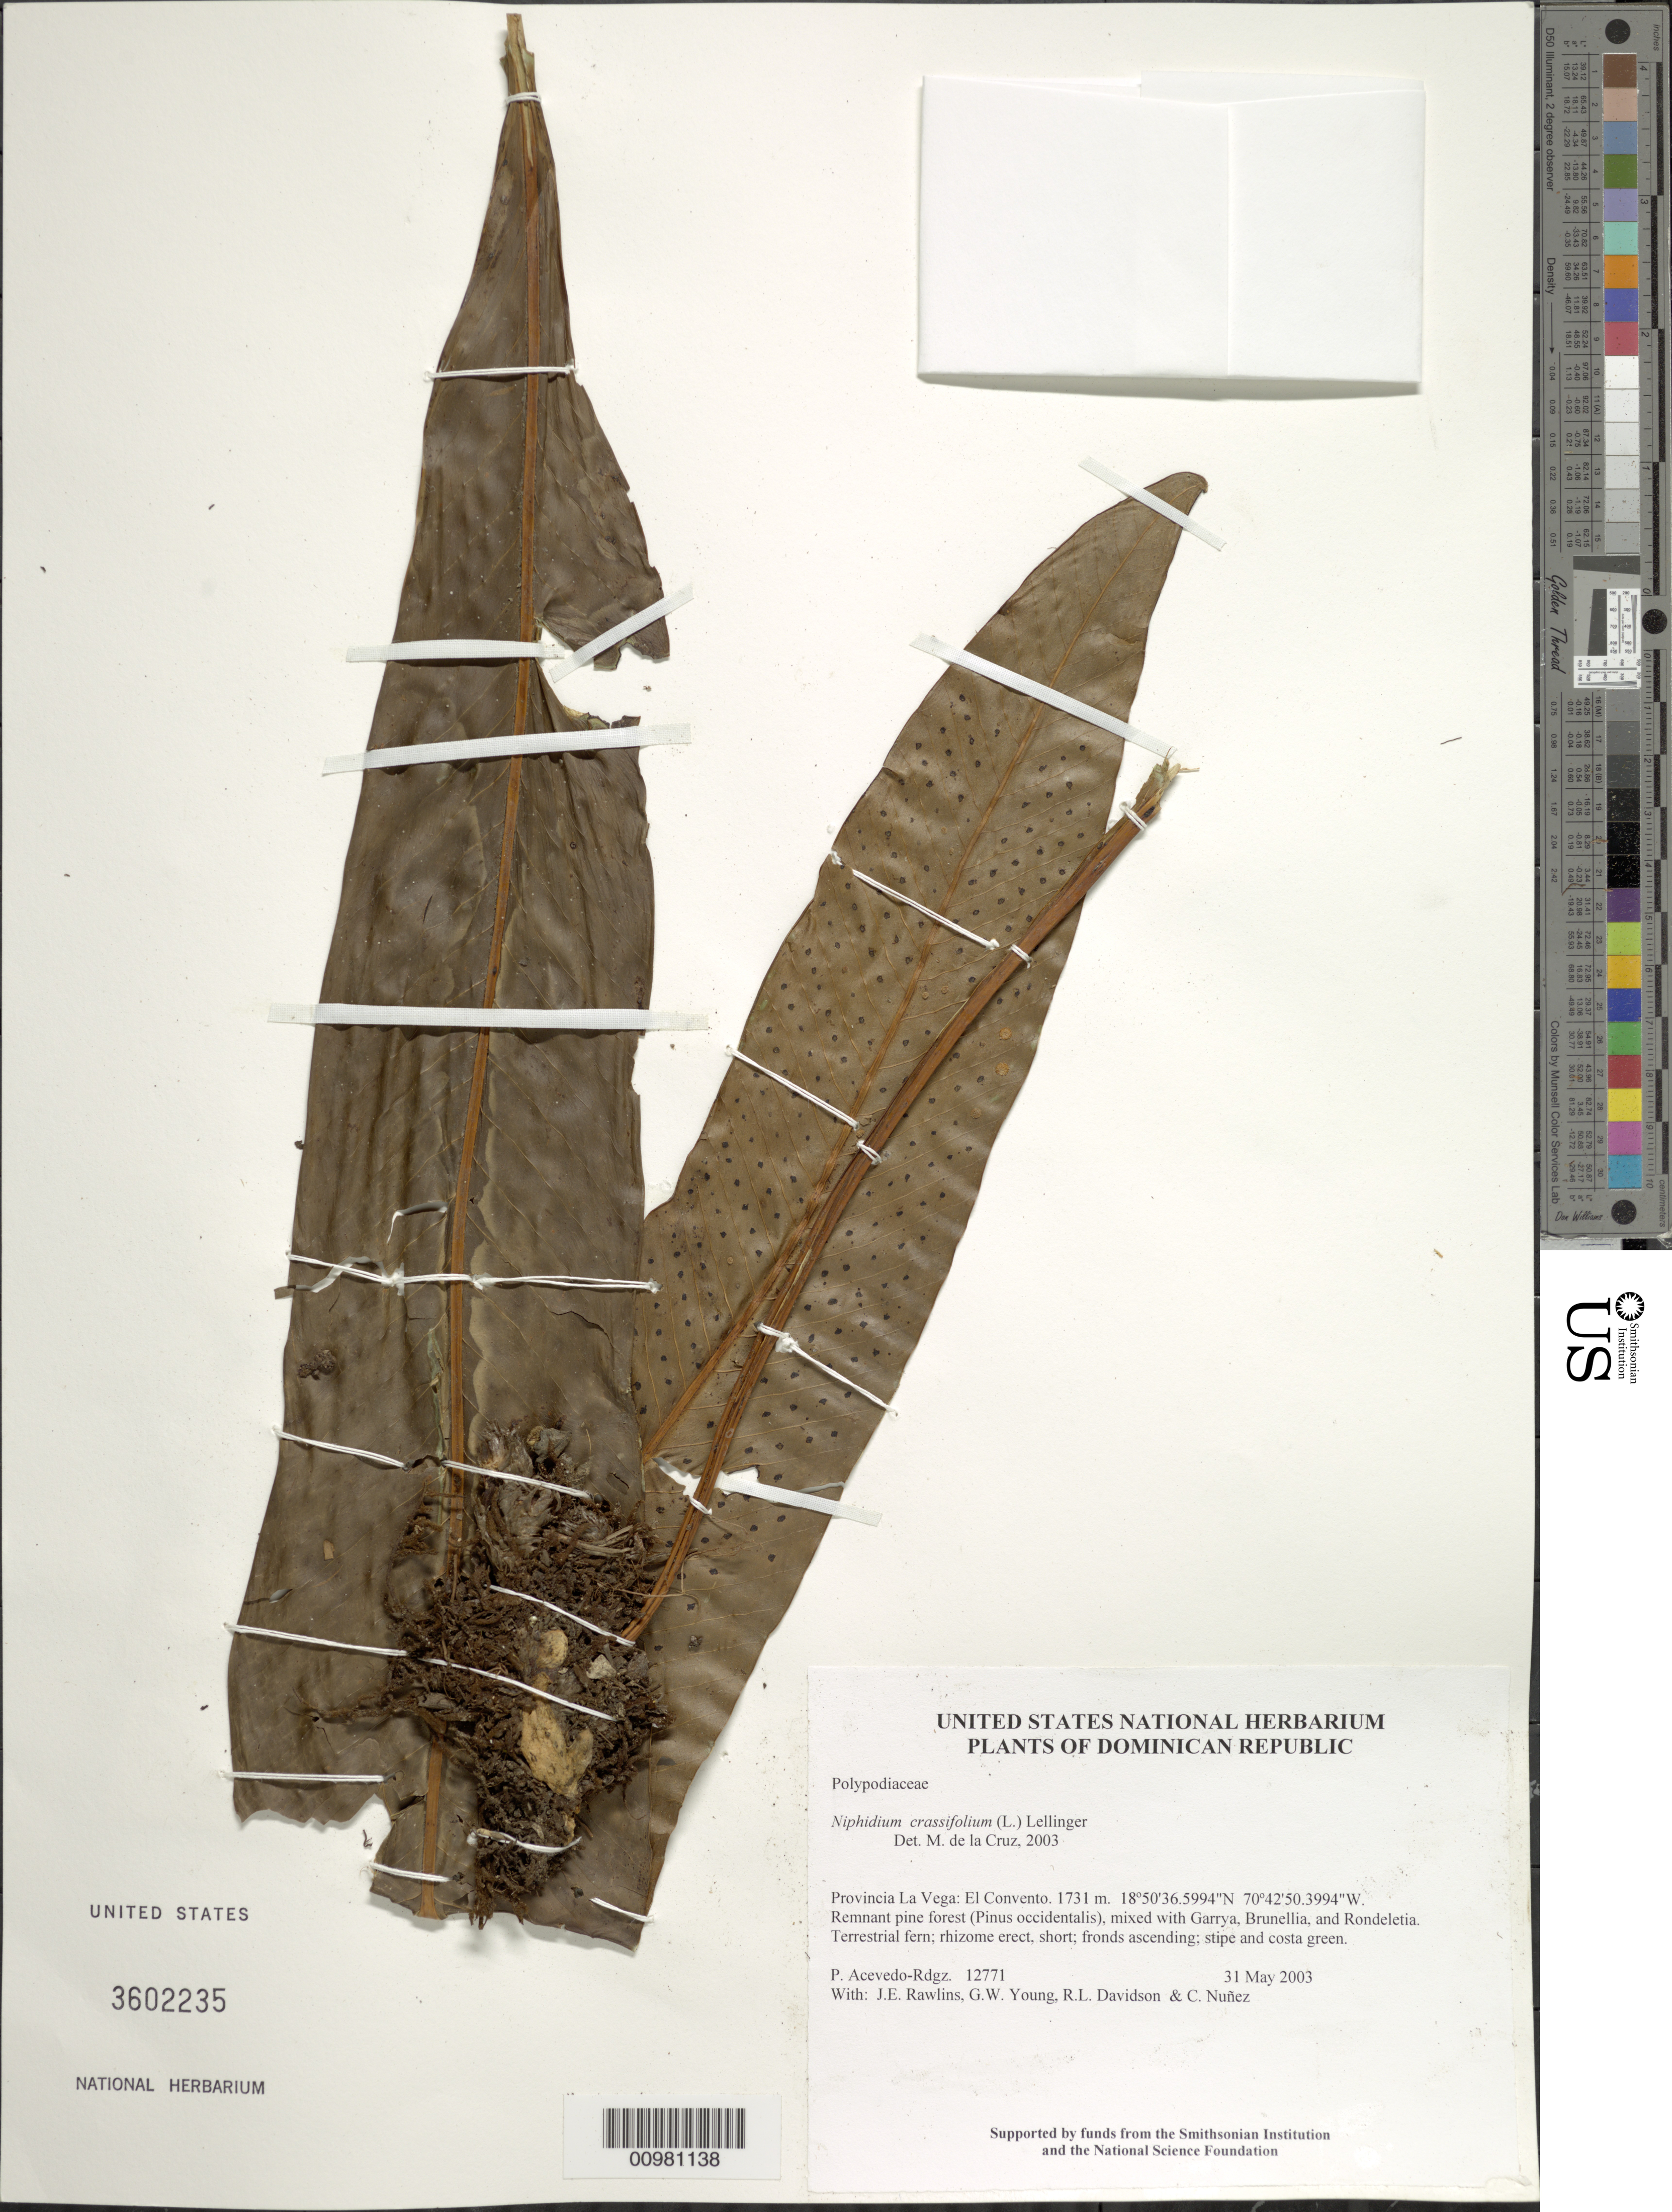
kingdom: Plantae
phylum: Tracheophyta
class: Polypodiopsida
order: Polypodiales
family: Polypodiaceae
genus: Niphidium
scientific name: Niphidium crassifolium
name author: (L.) Lellinger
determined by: de la Cruz, M.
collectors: P. Acevedo-Rodr., J. Rawlins, G. Young, R. Davidson & C. Nunez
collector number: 12771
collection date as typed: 31 May 2003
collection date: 2003-05-31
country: Dominican Republic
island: Hispaniola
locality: Provincia La Vega: El Convento.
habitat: Remnant pine forest (Pinus occidentalis), mixed with Garrya, Brunellia, and Rondeletia.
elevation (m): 1731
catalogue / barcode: US 3602235